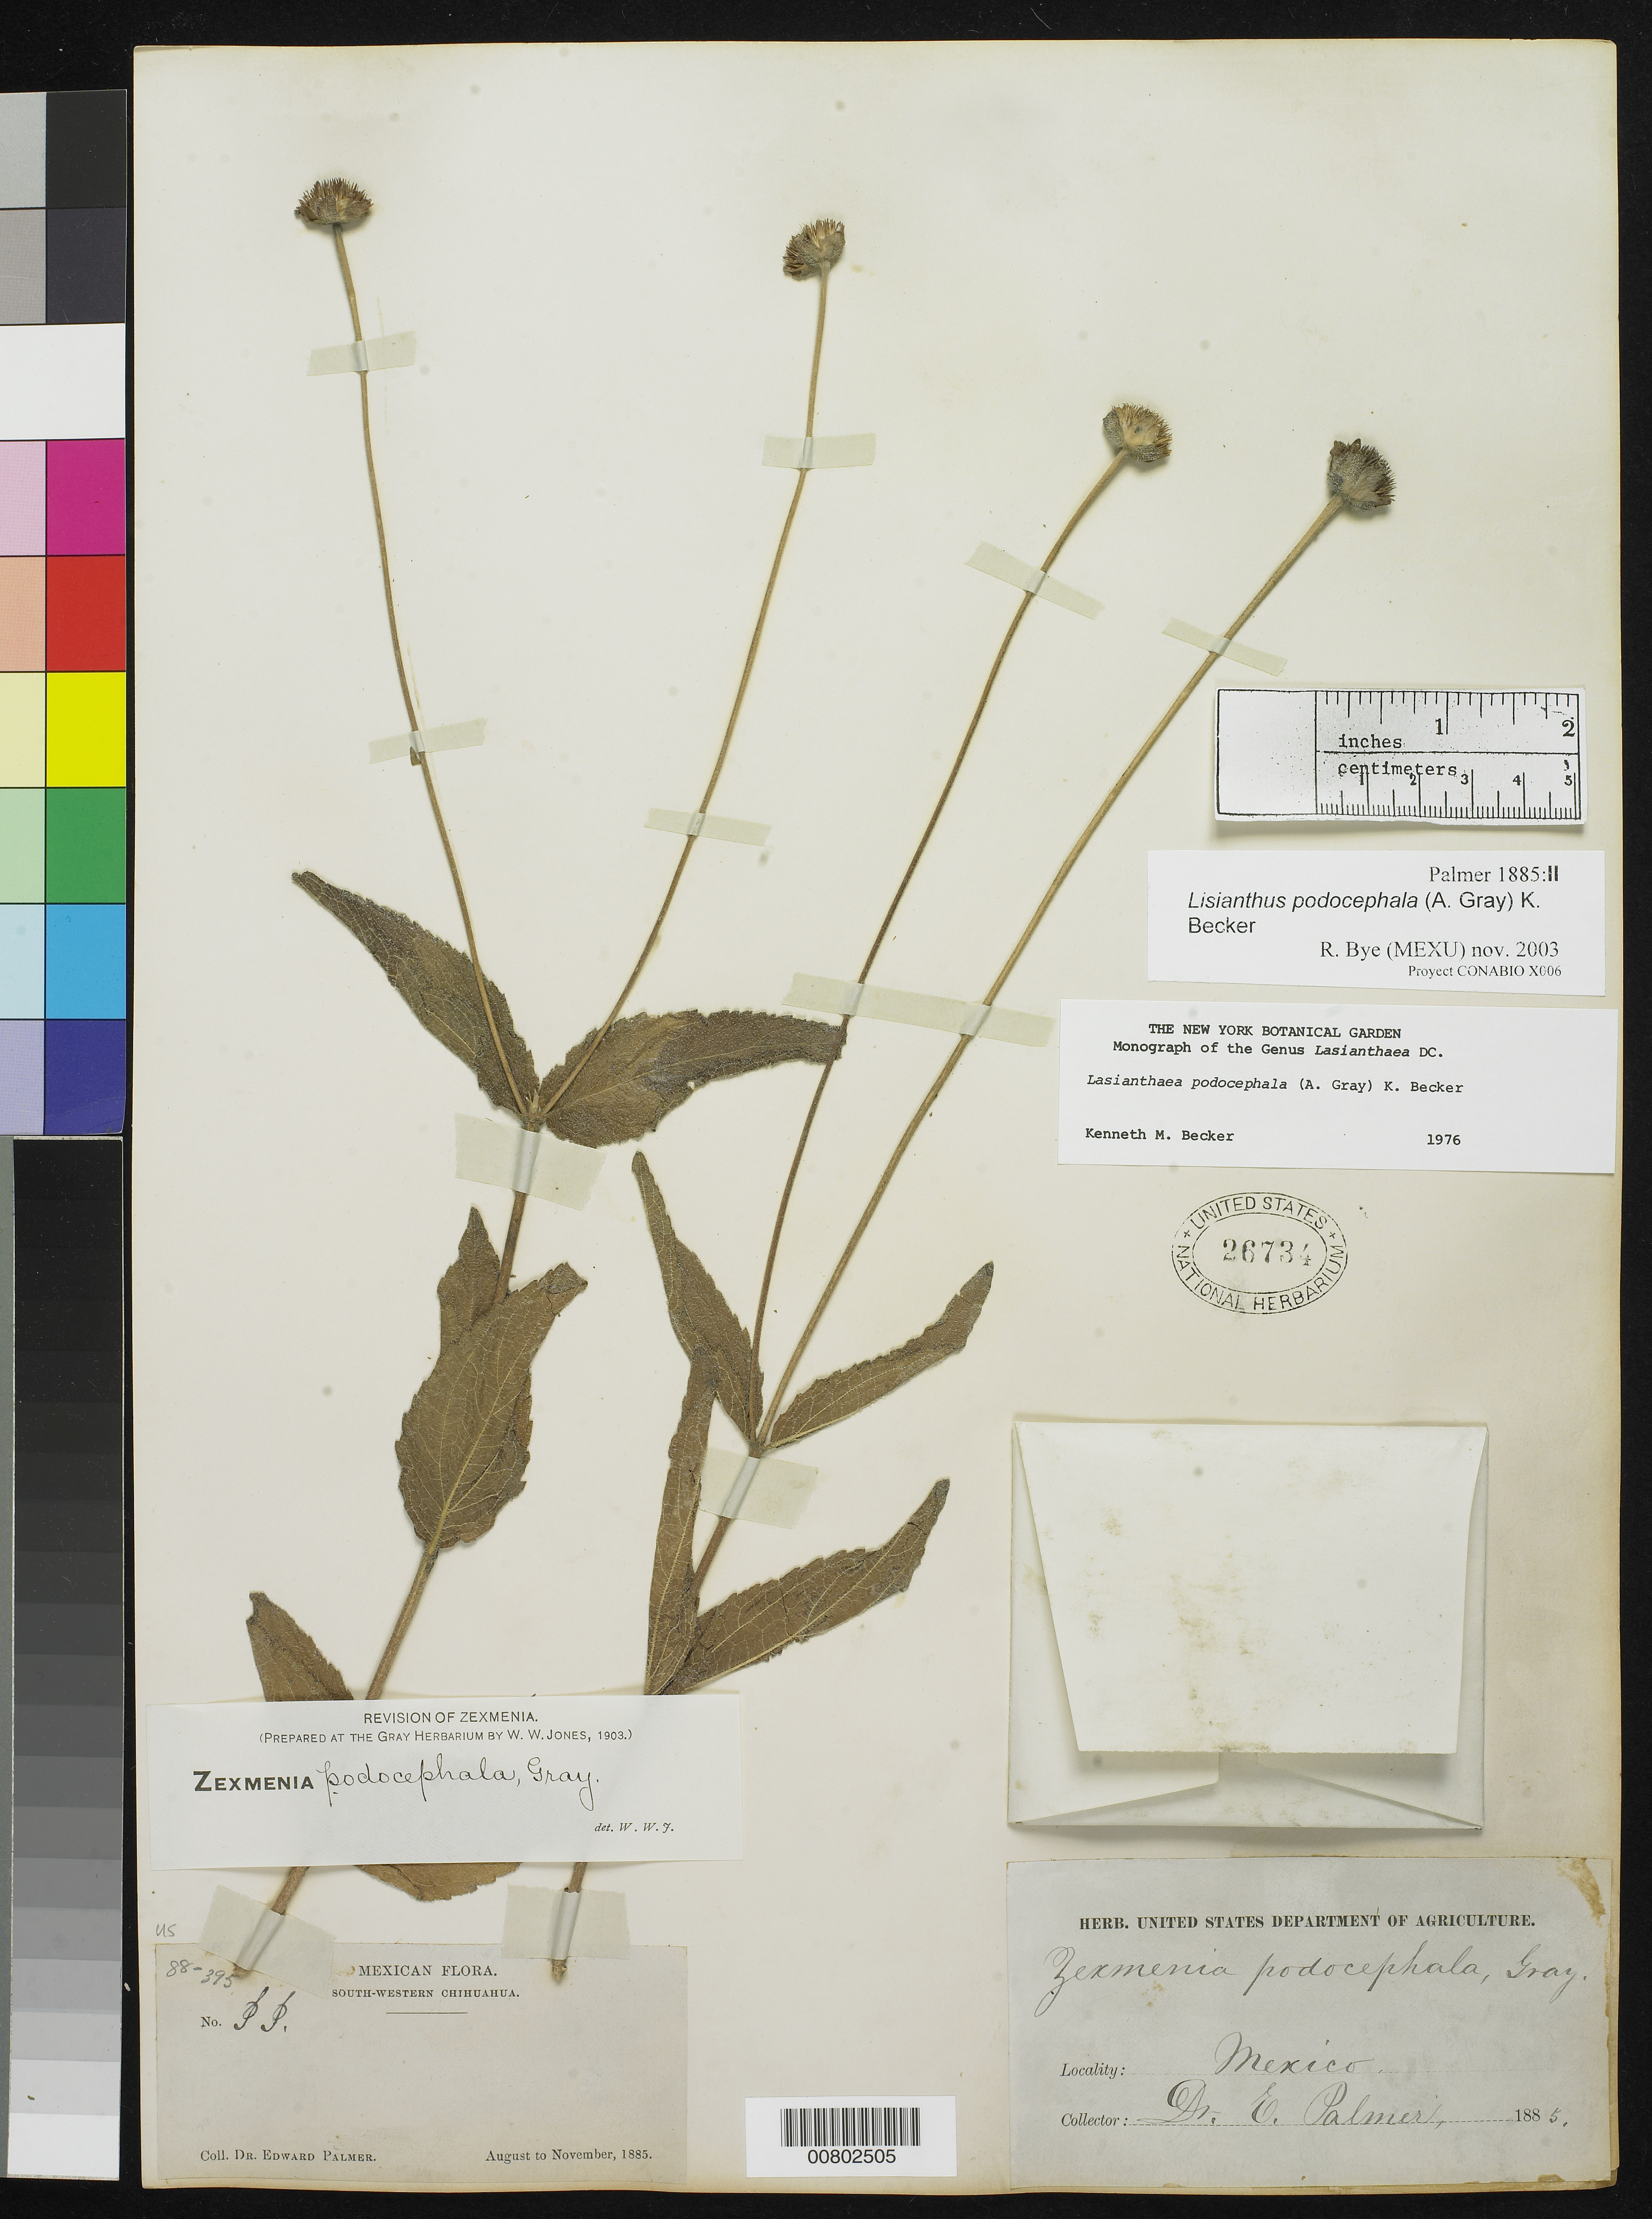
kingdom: Plantae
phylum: Tracheophyta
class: Magnoliopsida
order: Asterales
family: Asteraceae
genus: Lasianthaea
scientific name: Lasianthaea podocephala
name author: (A. Gray) K.M. Becker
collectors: E. Palmer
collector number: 88-395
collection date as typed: Aug 1885 to -- Nov 1885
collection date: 1885-08/1885-11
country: Mexico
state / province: Chihuahua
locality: II SW Chihuahua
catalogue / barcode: US 26734